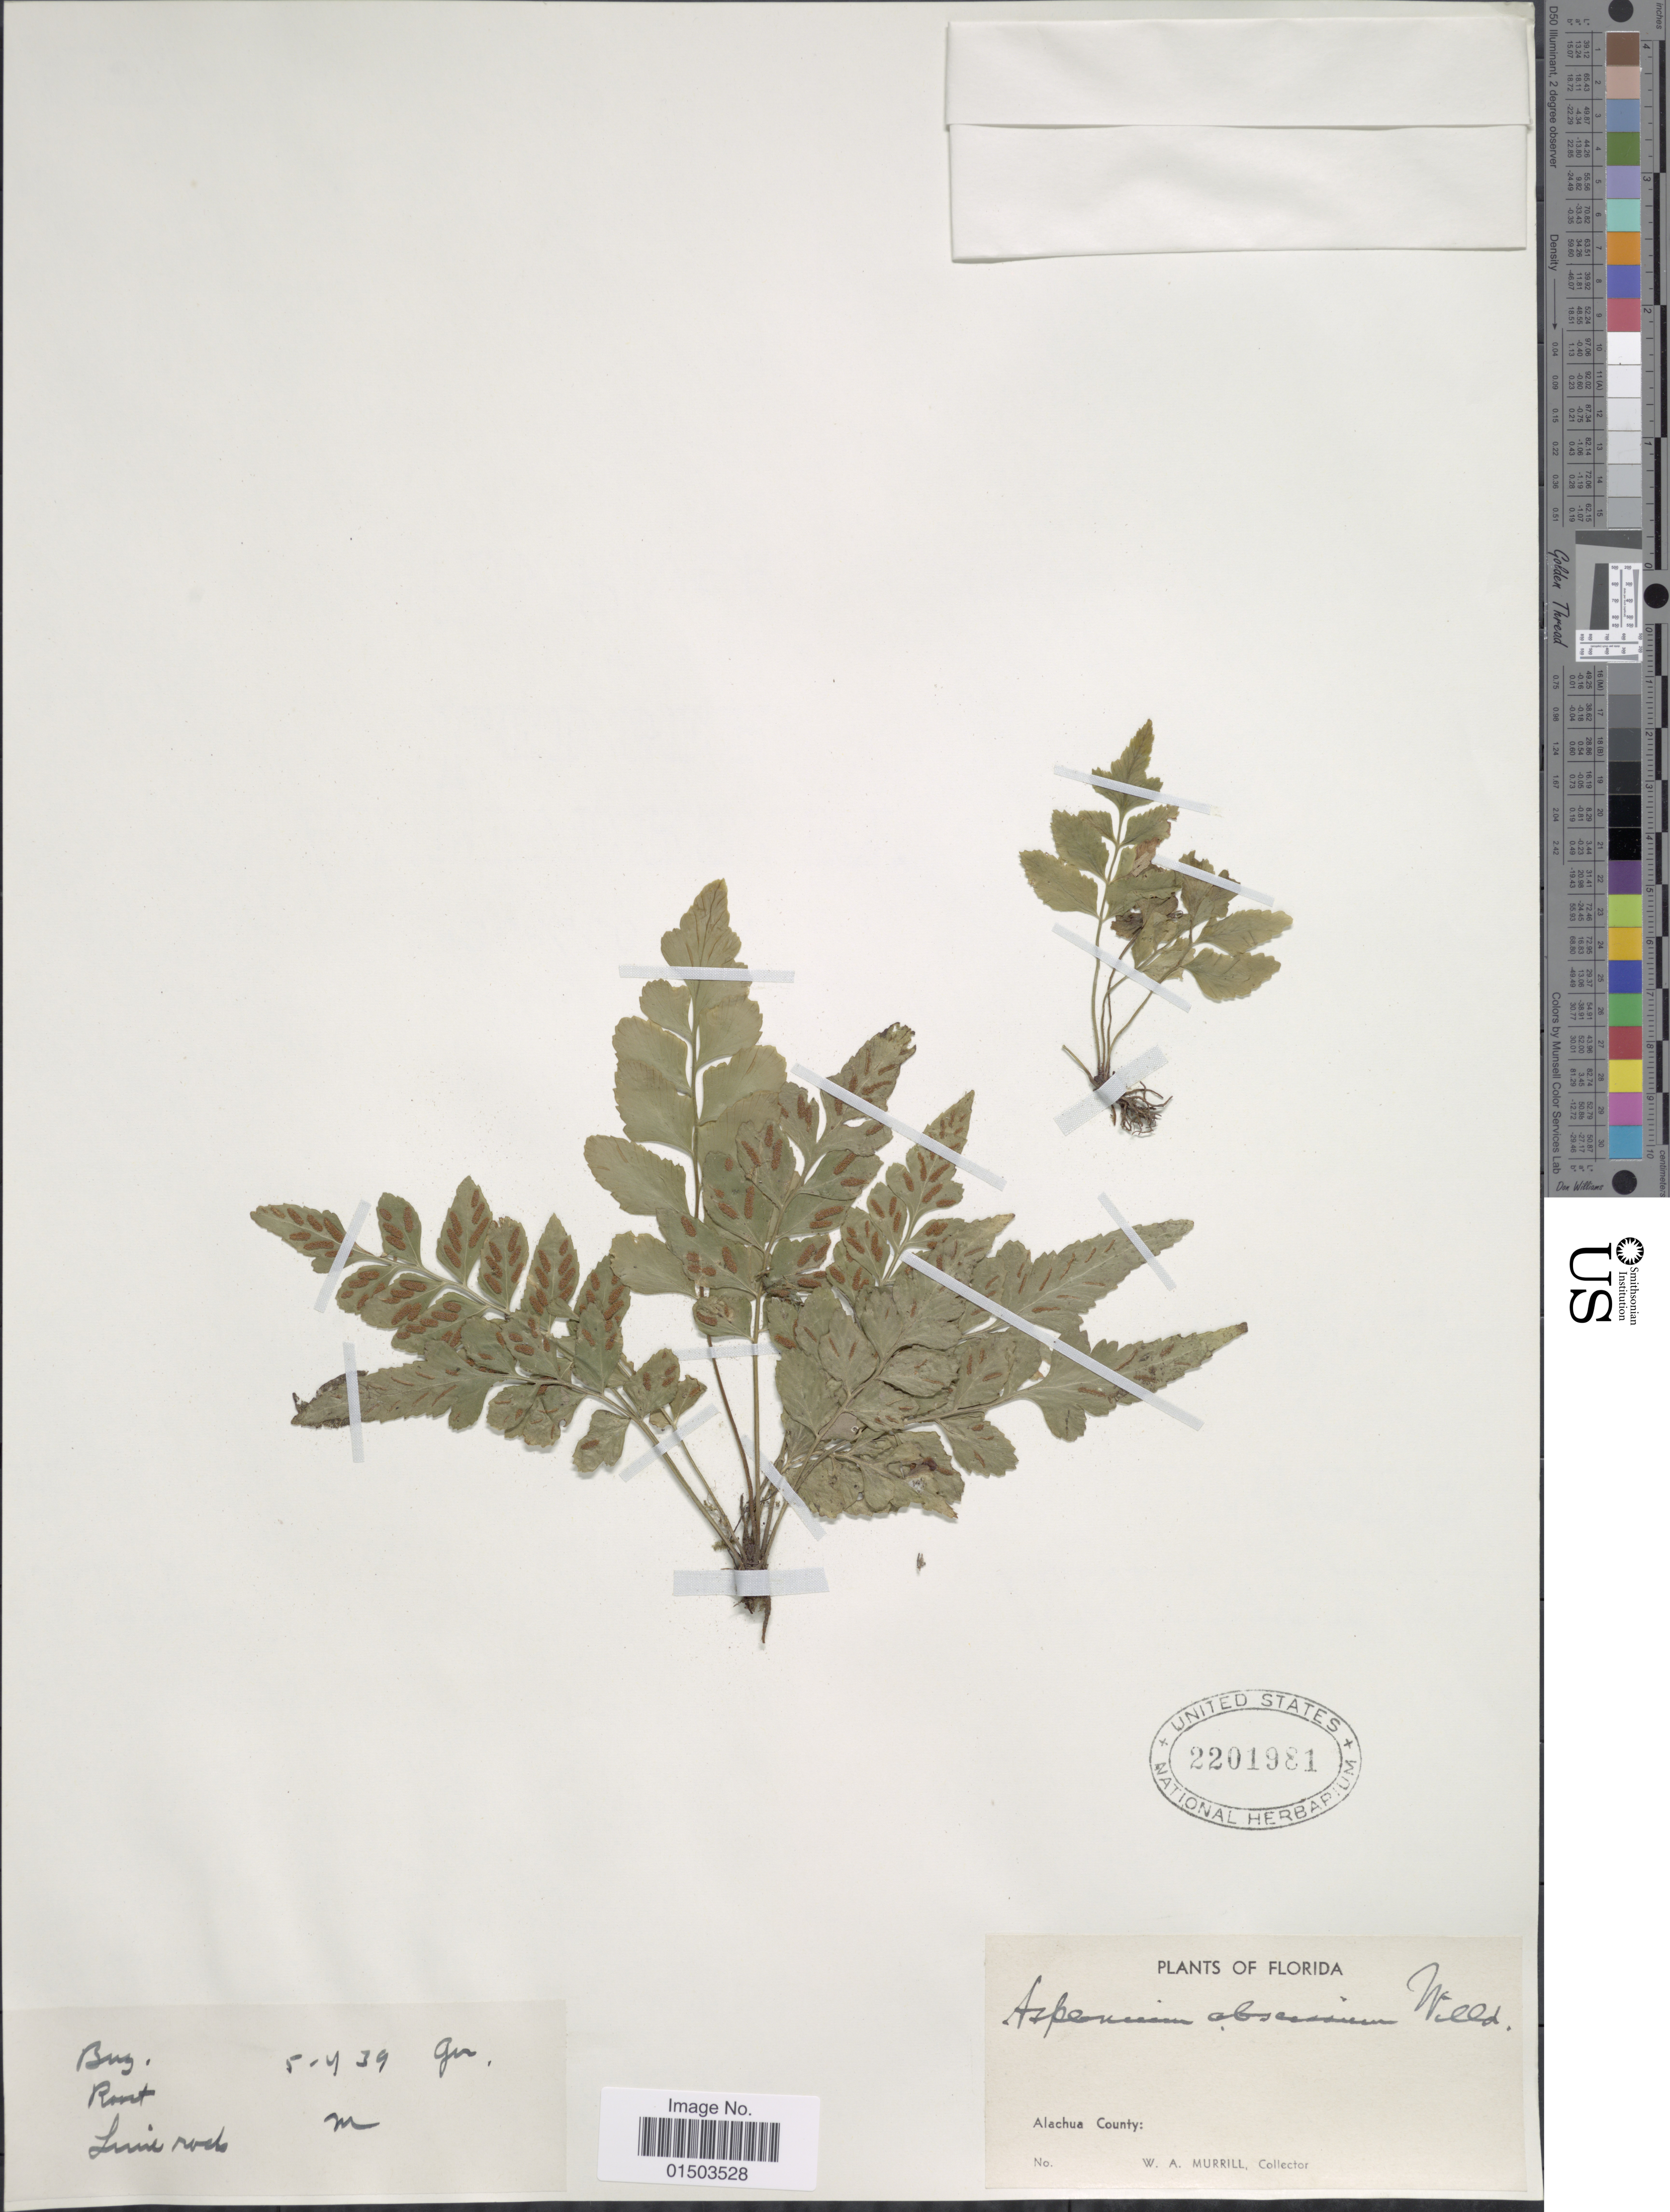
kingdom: Plantae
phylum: Tracheophyta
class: Polypodiopsida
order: Polypodiales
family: Aspleniaceae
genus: Asplenium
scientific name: Asplenium abscissum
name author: Willd.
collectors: W. A. Murrill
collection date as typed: Transcribed d/m/y: 4/5/39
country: United States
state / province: Florida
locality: Florida, Alachua County.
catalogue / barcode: US 2201981